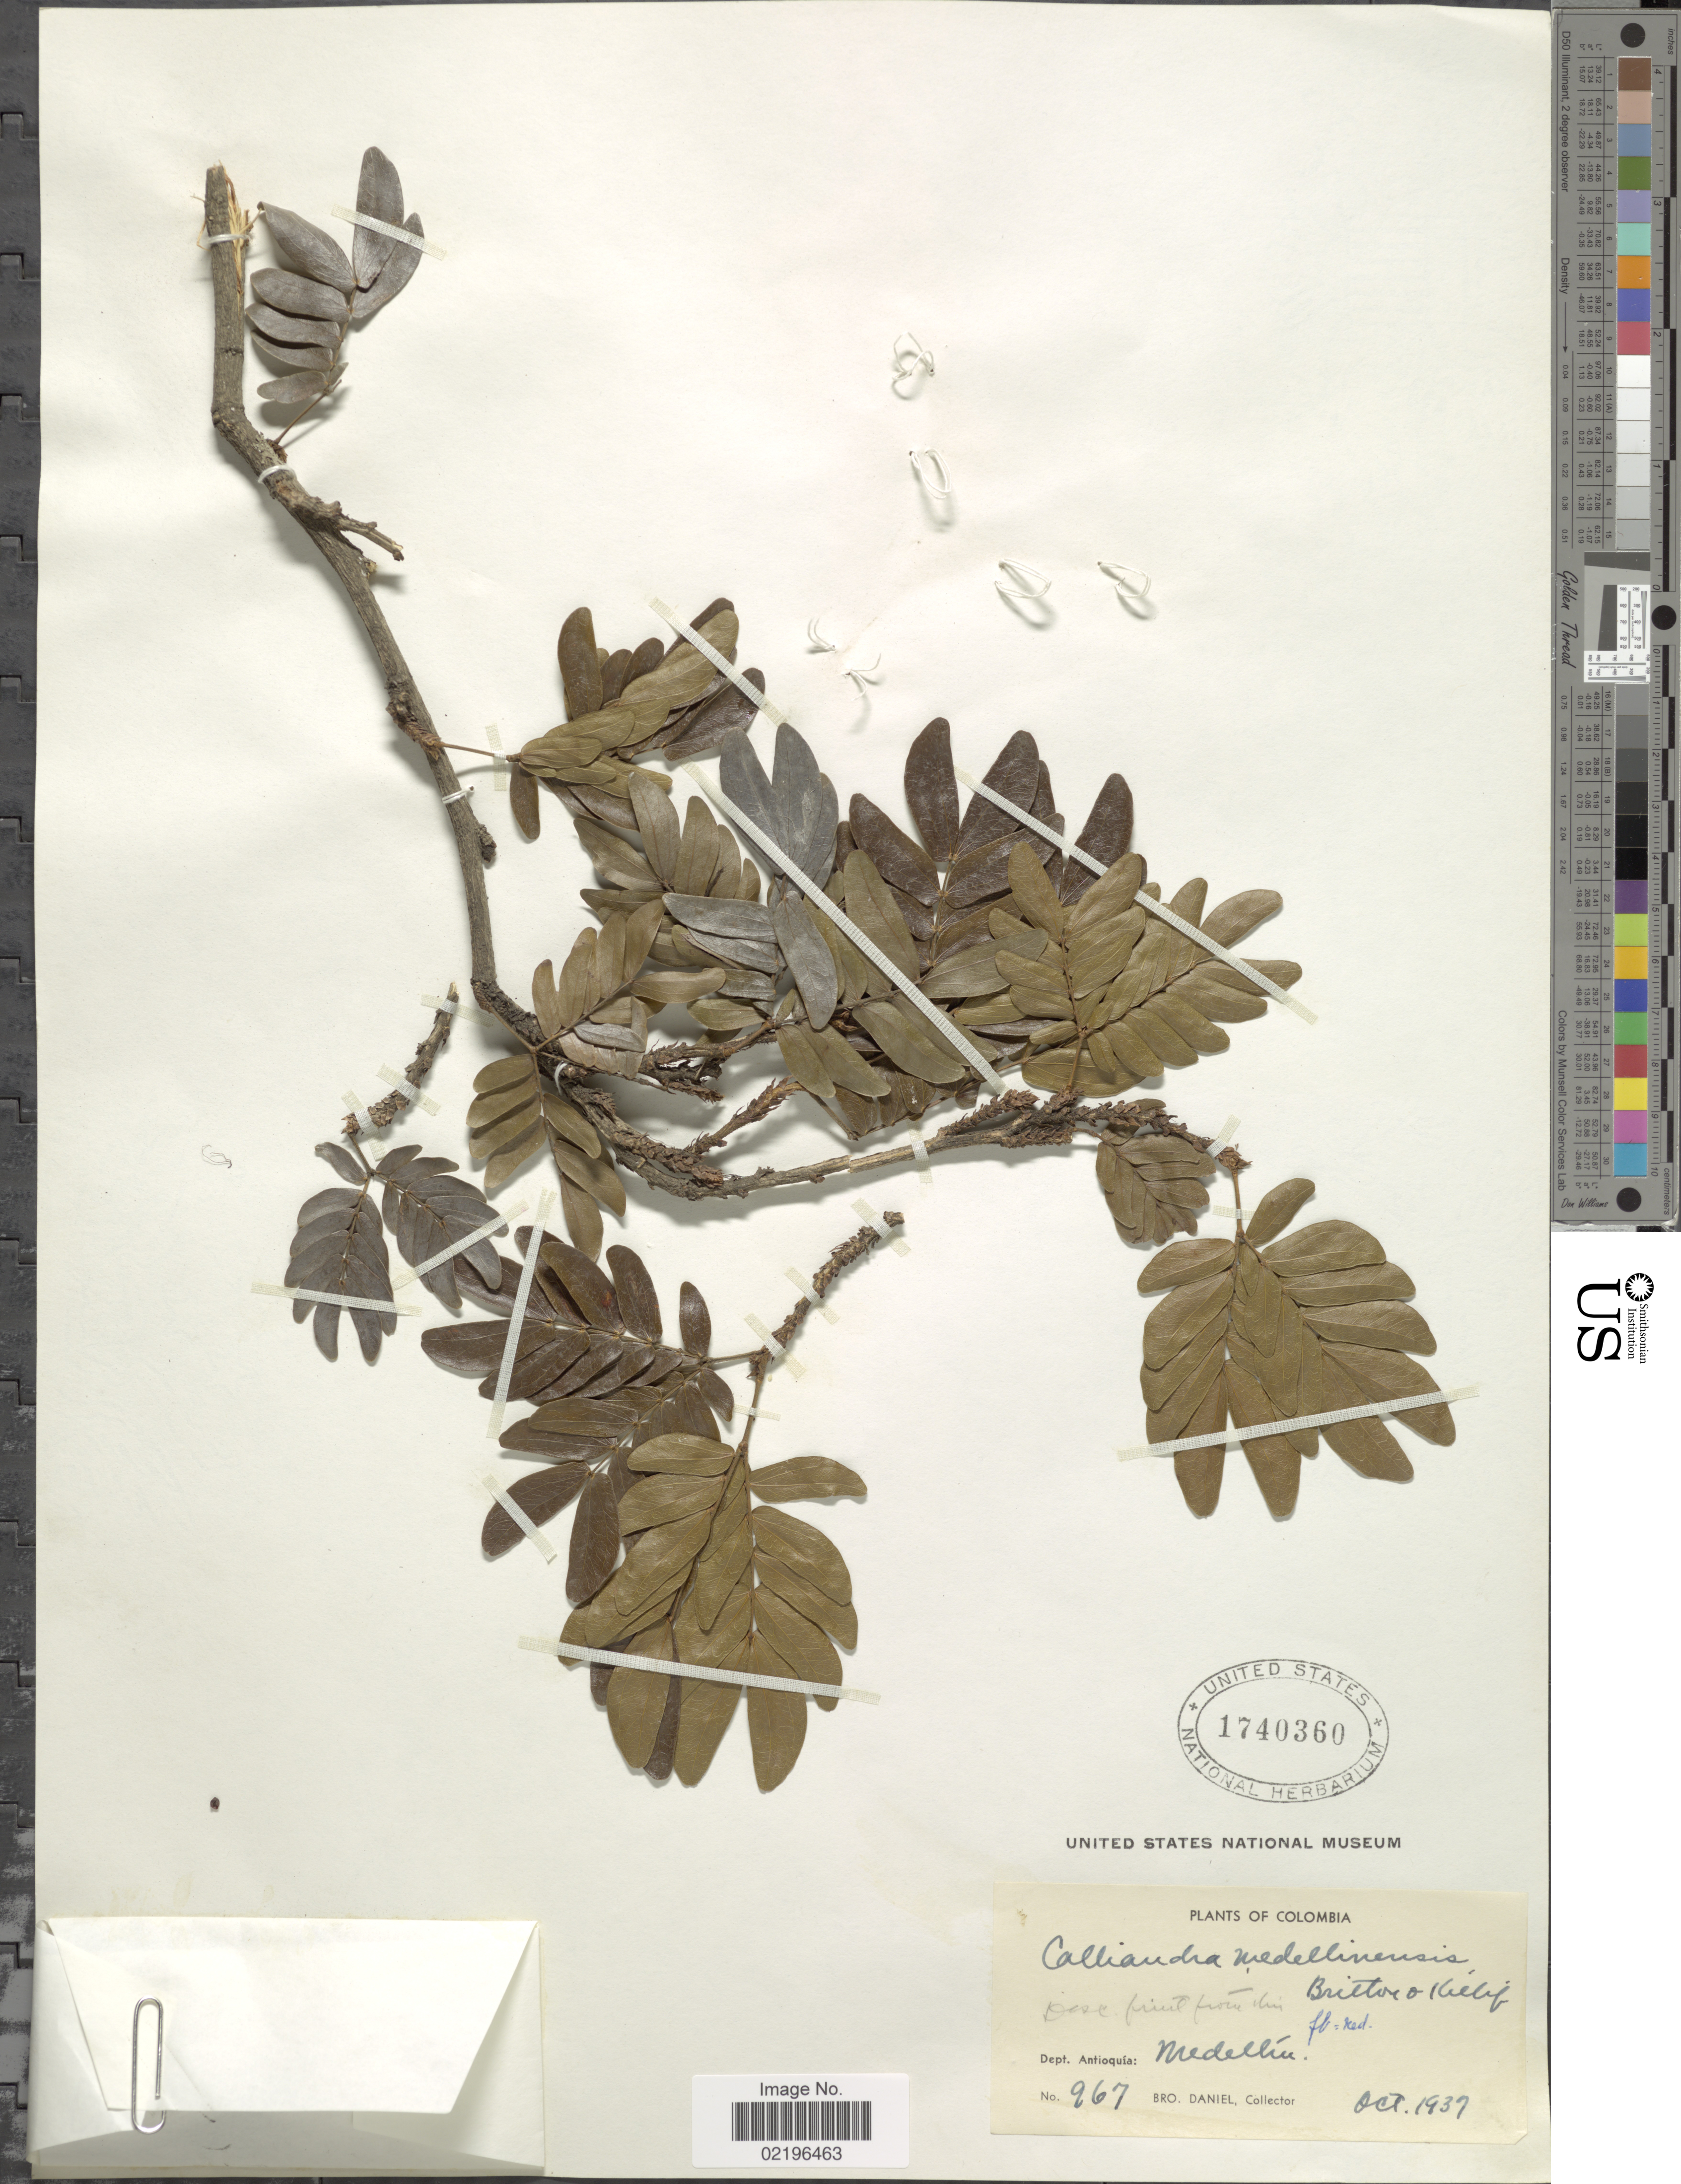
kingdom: Plantae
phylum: Tracheophyta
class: Magnoliopsida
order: Fabales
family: Fabaceae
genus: Calliandra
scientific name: Calliandra medellinensis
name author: Britton & Rose in Britton & Killip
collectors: Bro. Daniel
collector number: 967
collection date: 1937-10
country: Colombia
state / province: Antioquia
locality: Dept. Antioquia: Medellin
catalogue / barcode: US 1740360